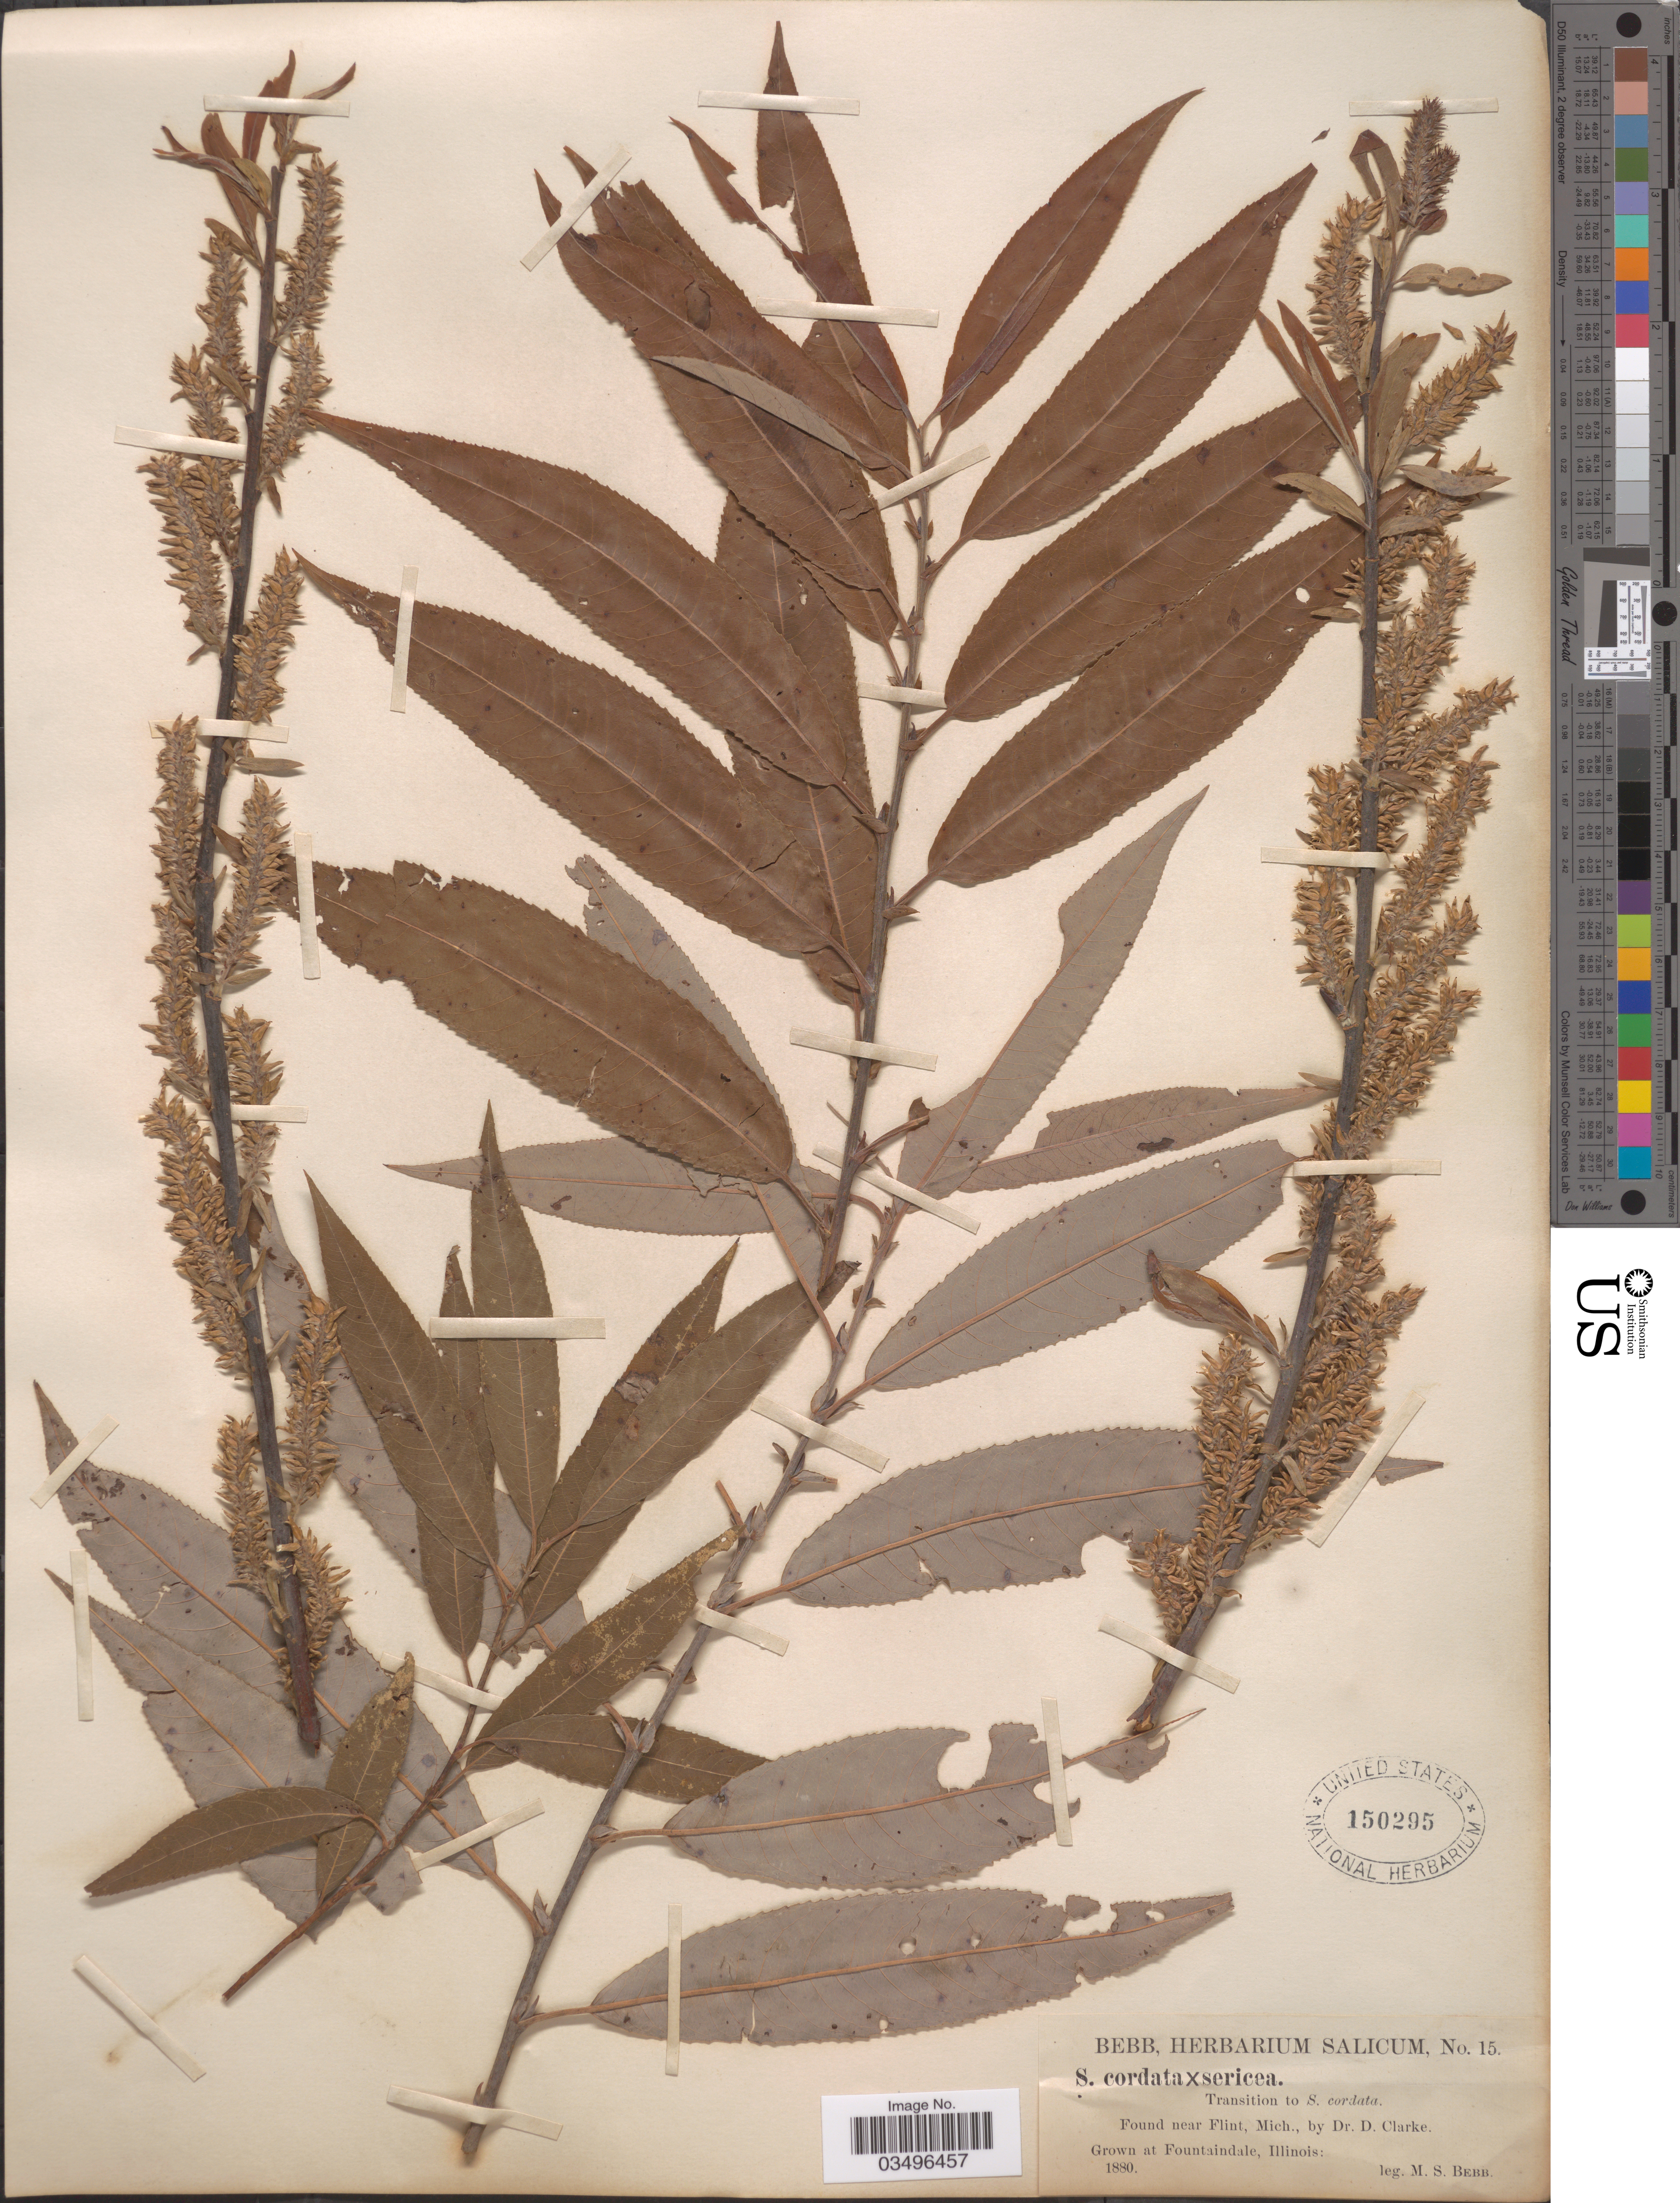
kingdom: Plantae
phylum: Tracheophyta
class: Magnoliopsida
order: Malpighiales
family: Salicaceae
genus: Salix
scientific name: Salix cordata x S. sericea Marshall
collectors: M. Bebb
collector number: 15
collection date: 1880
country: United States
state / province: Illinois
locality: Grown at Fountaindale.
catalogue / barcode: US 150295